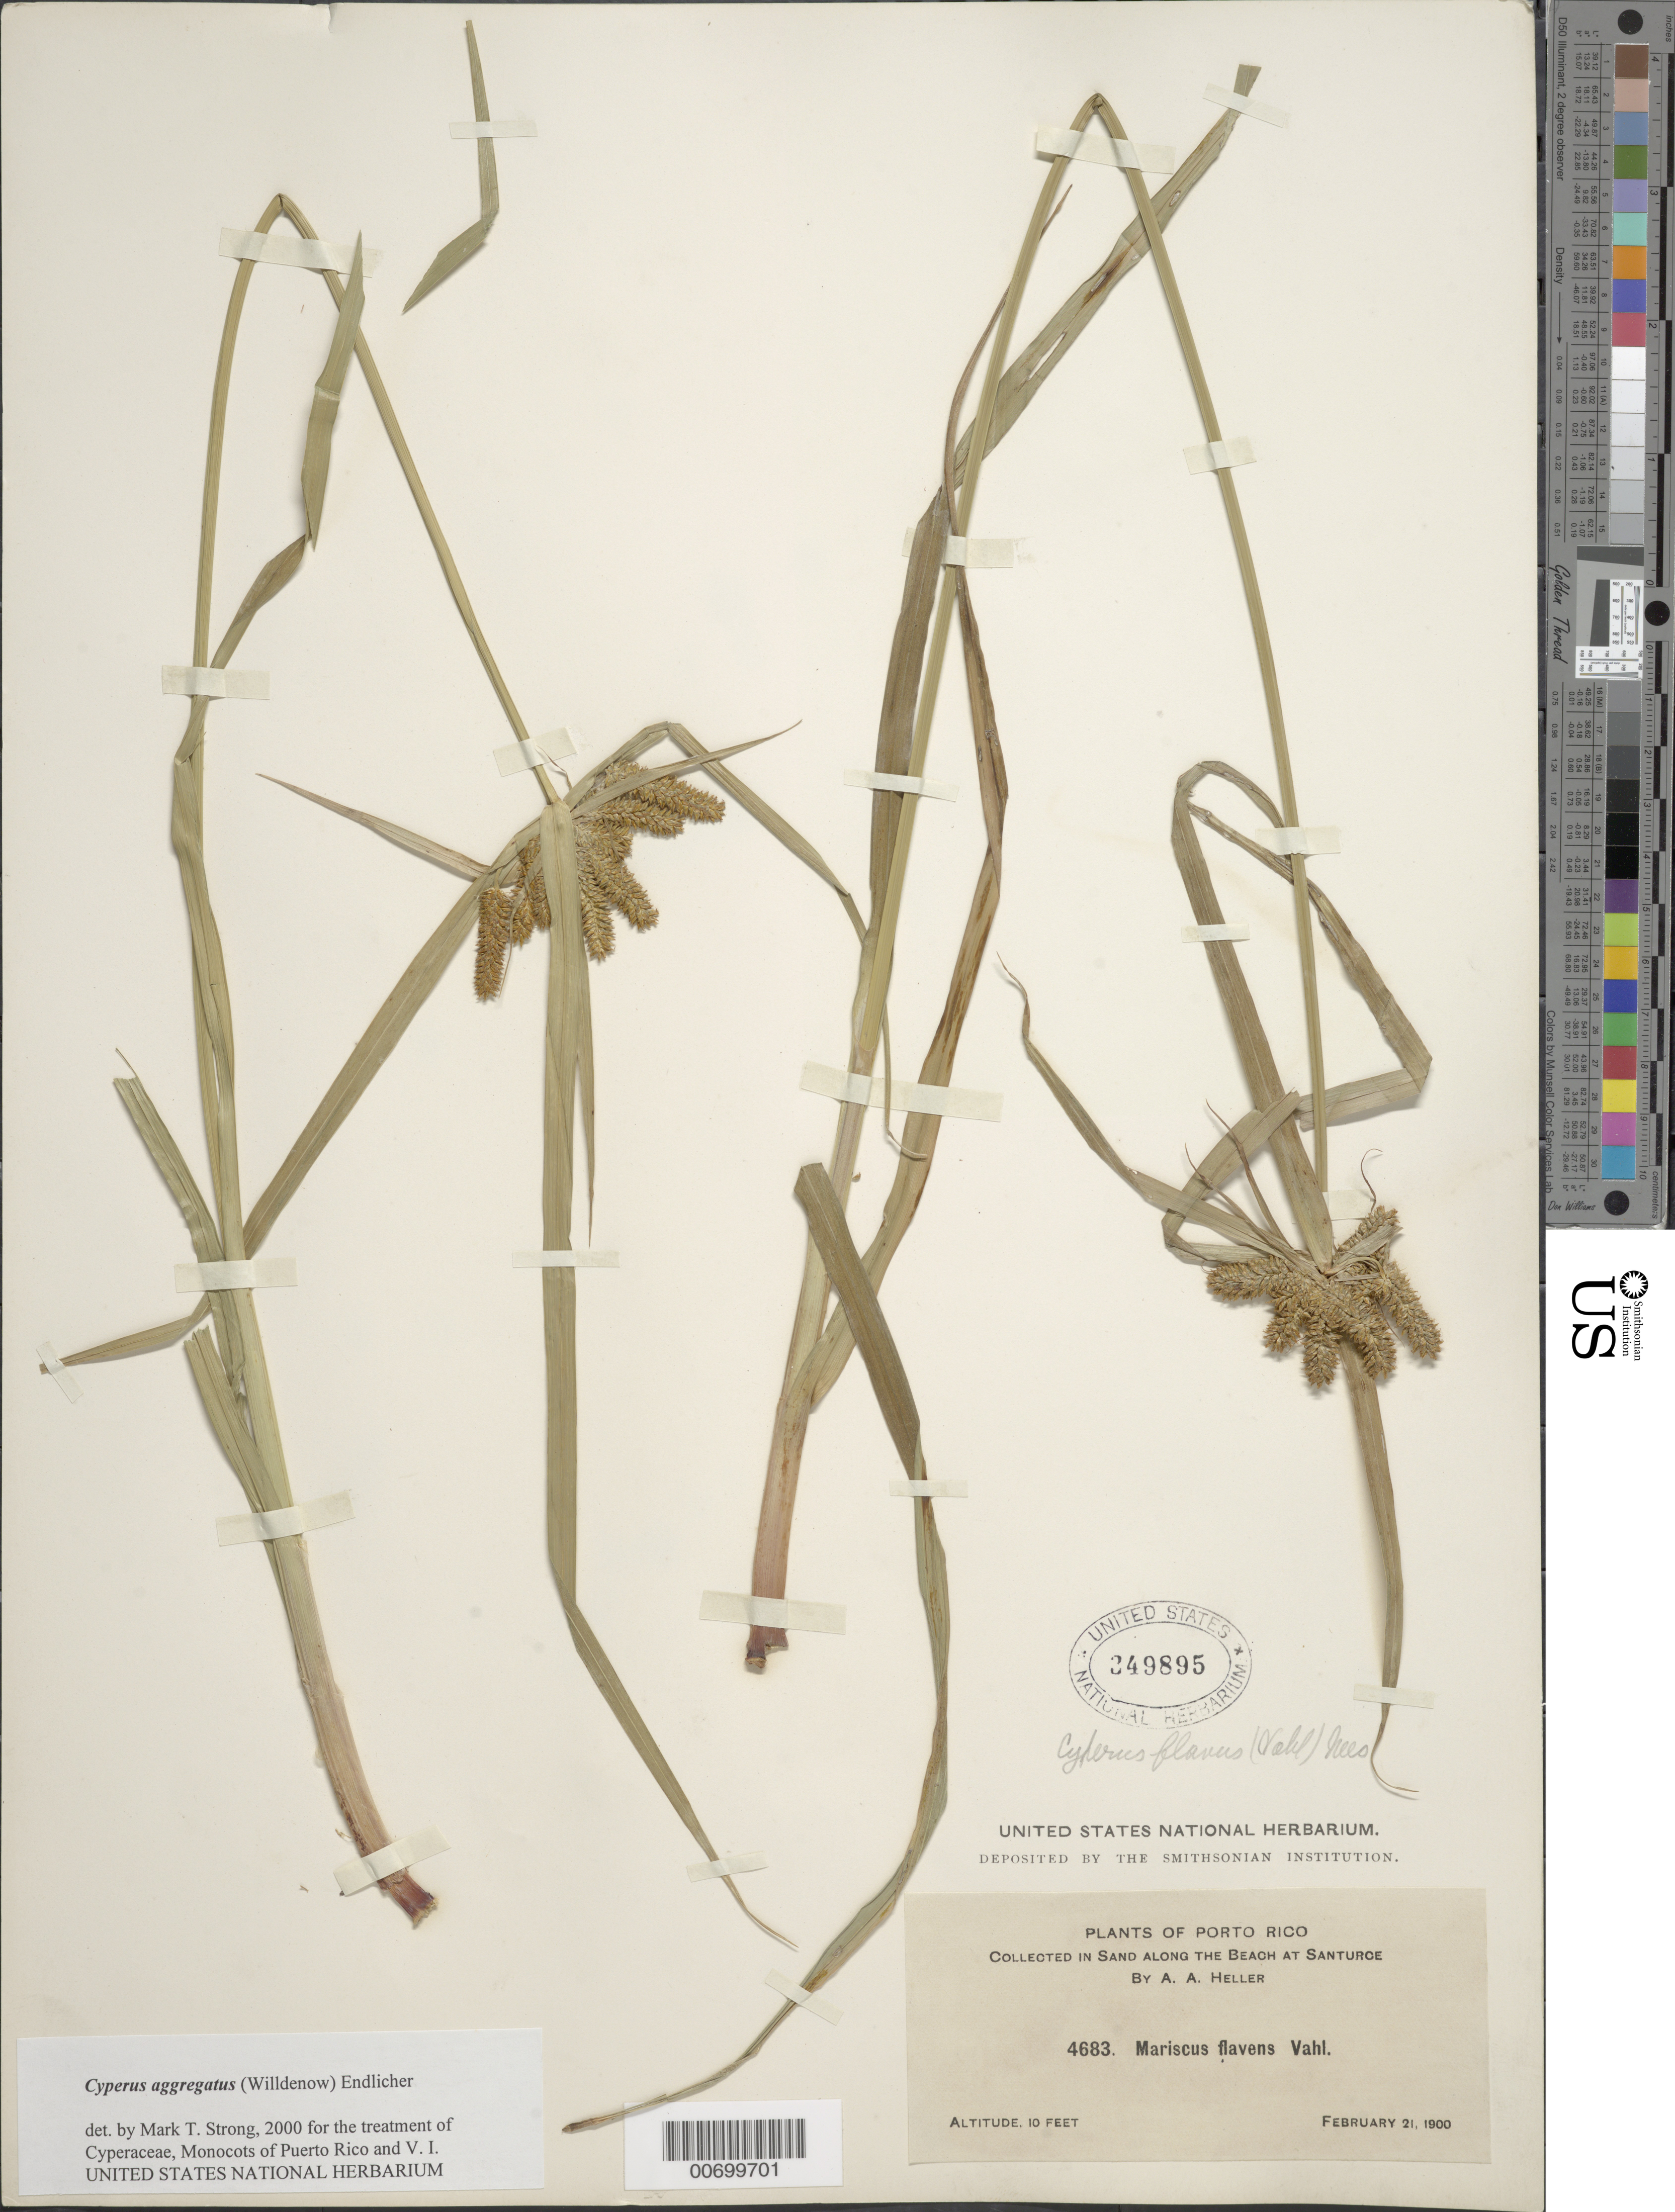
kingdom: Plantae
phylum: Tracheophyta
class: Liliopsida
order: Poales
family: Cyperaceae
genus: Cyperus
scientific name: Cyperus aggregatus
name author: (Willd.) Endl.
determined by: Strong, M. T., (US), Smithsonian Institution - National Museum of Natural History (UNITED STATES)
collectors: A. A. Heller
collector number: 4683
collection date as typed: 21 Feb 1900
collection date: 1900-02-21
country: Puerto Rico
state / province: San Juan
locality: Along the beach at Santurce.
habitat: In sand.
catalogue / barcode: US 849895